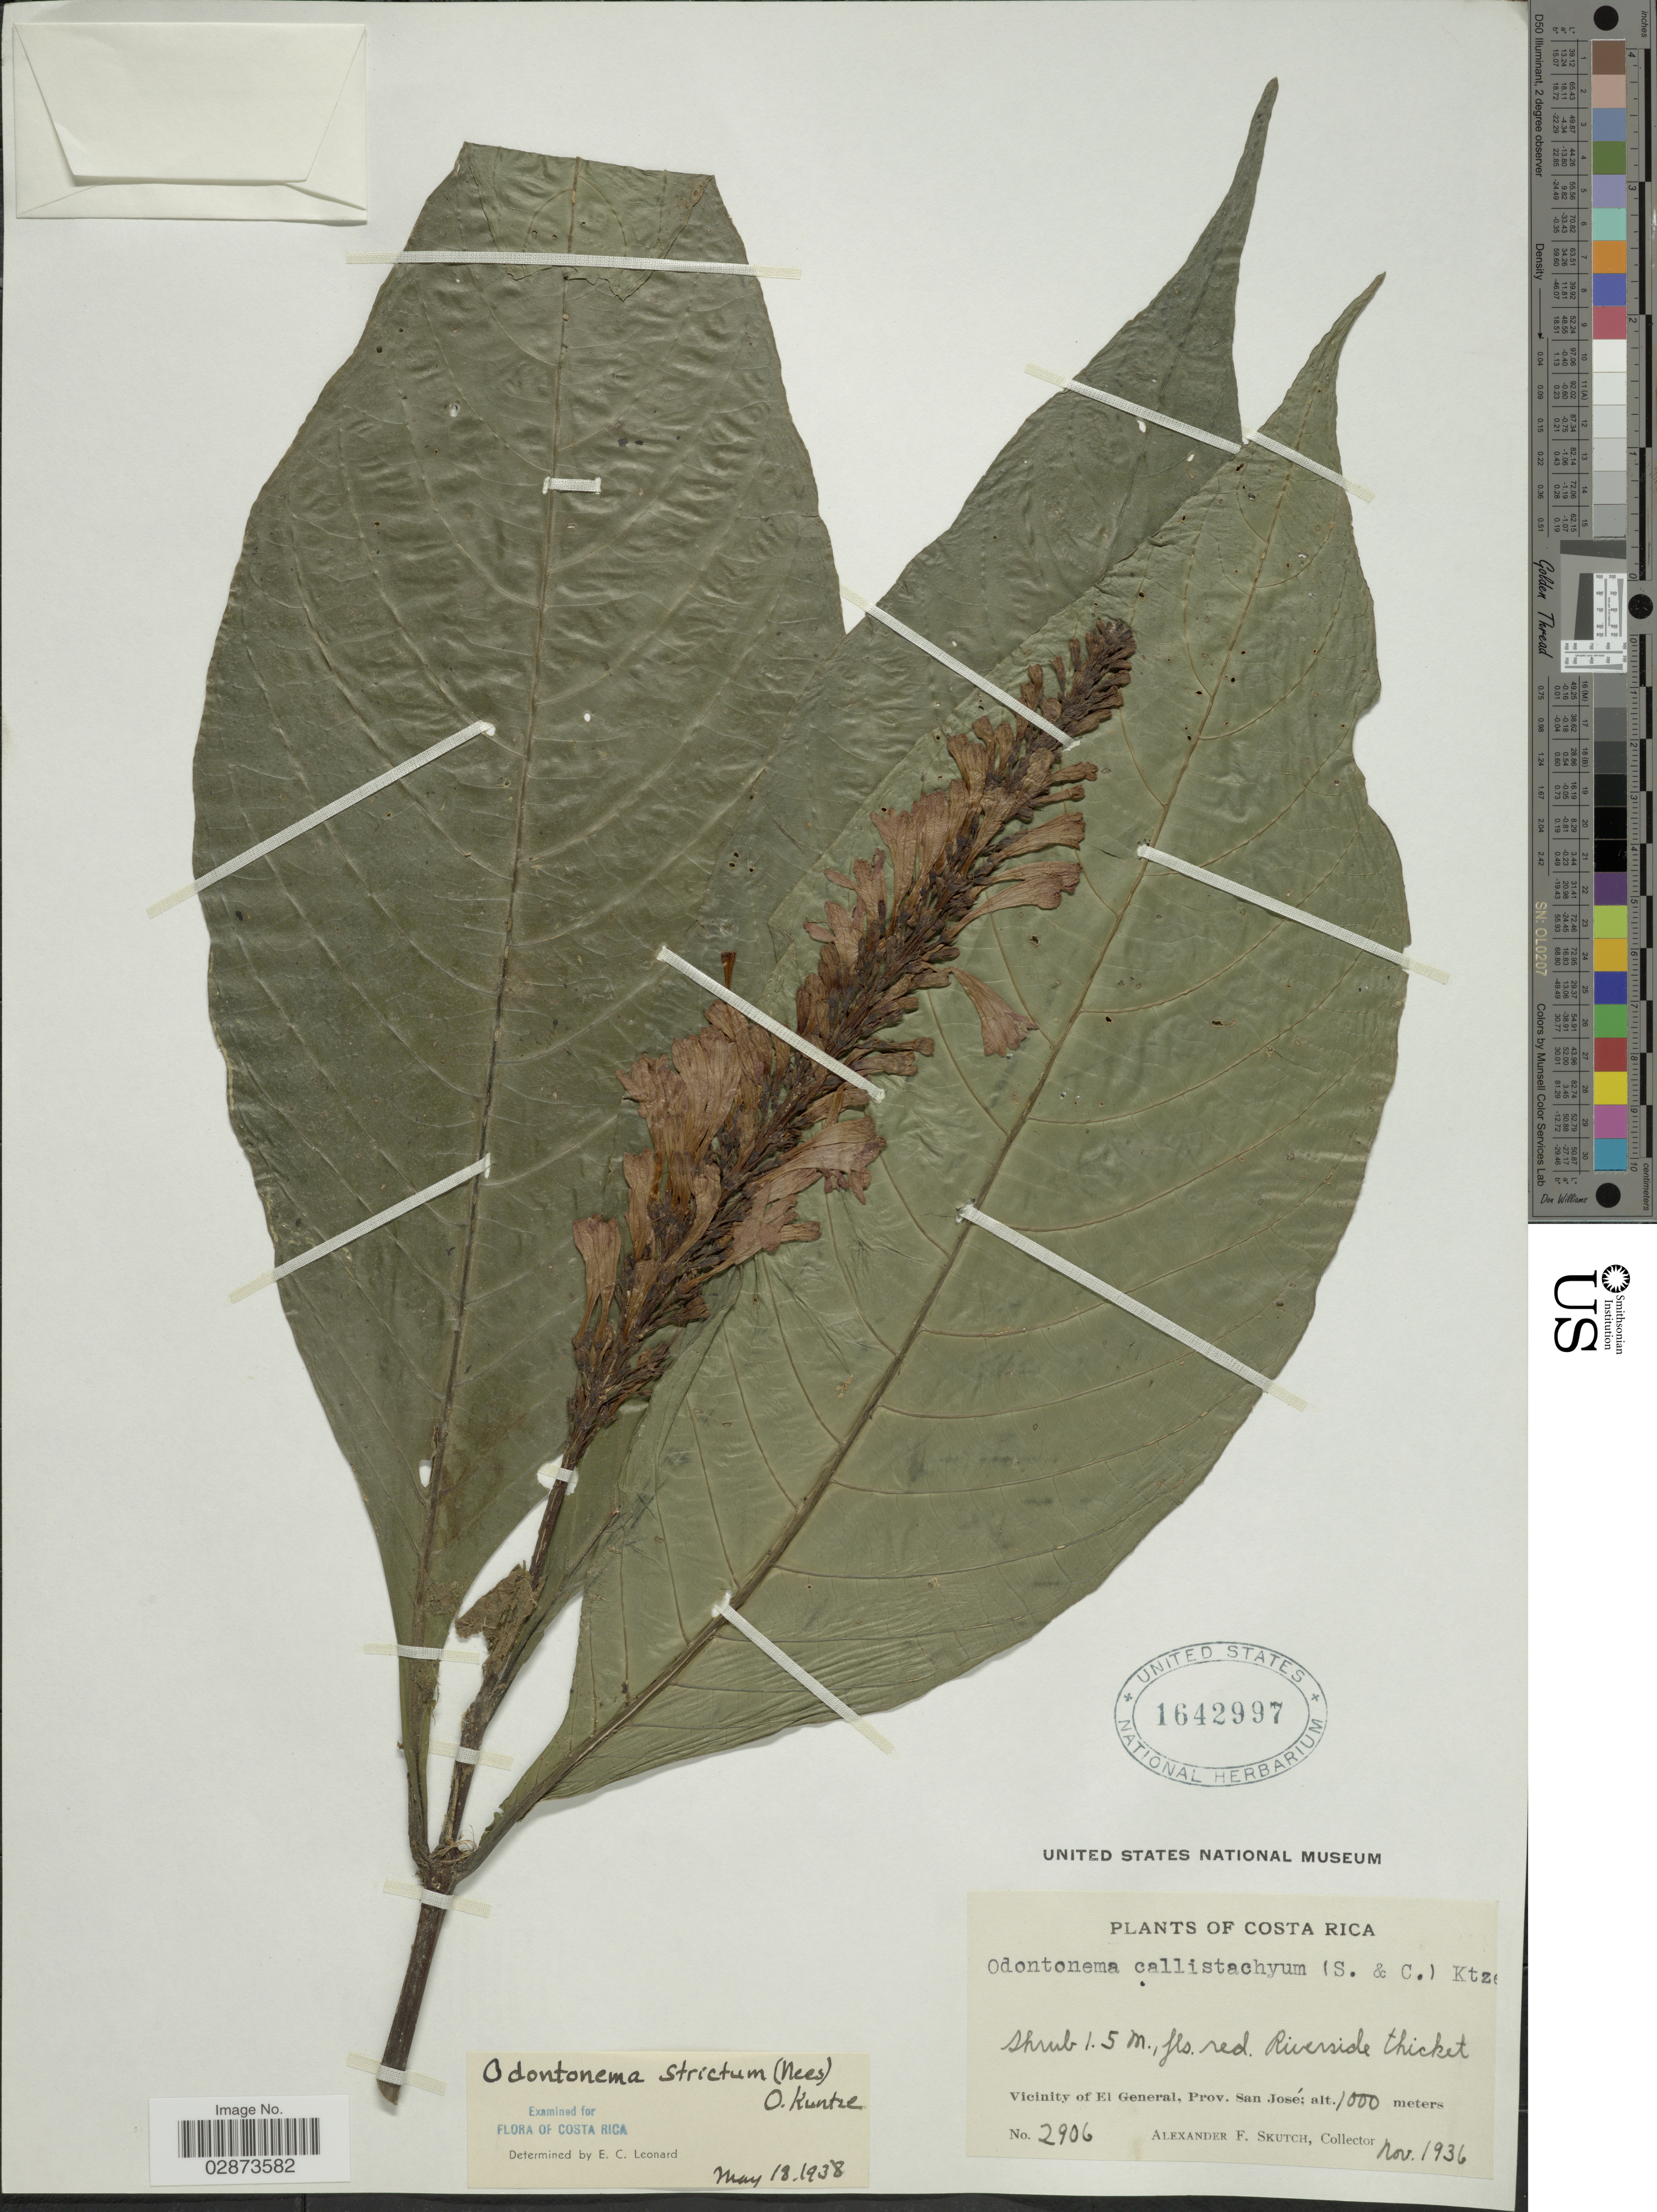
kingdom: Plantae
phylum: Tracheophyta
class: Magnoliopsida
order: Lamiales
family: Acanthaceae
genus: Odontonema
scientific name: Odontonema tubaeforme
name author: (Bertol.) Kuntze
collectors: A. F. Skutch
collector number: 2906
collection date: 1936-11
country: Costa Rica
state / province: San José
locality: Vicinity of El General, Prov. San José.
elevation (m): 1000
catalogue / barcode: US 1642997